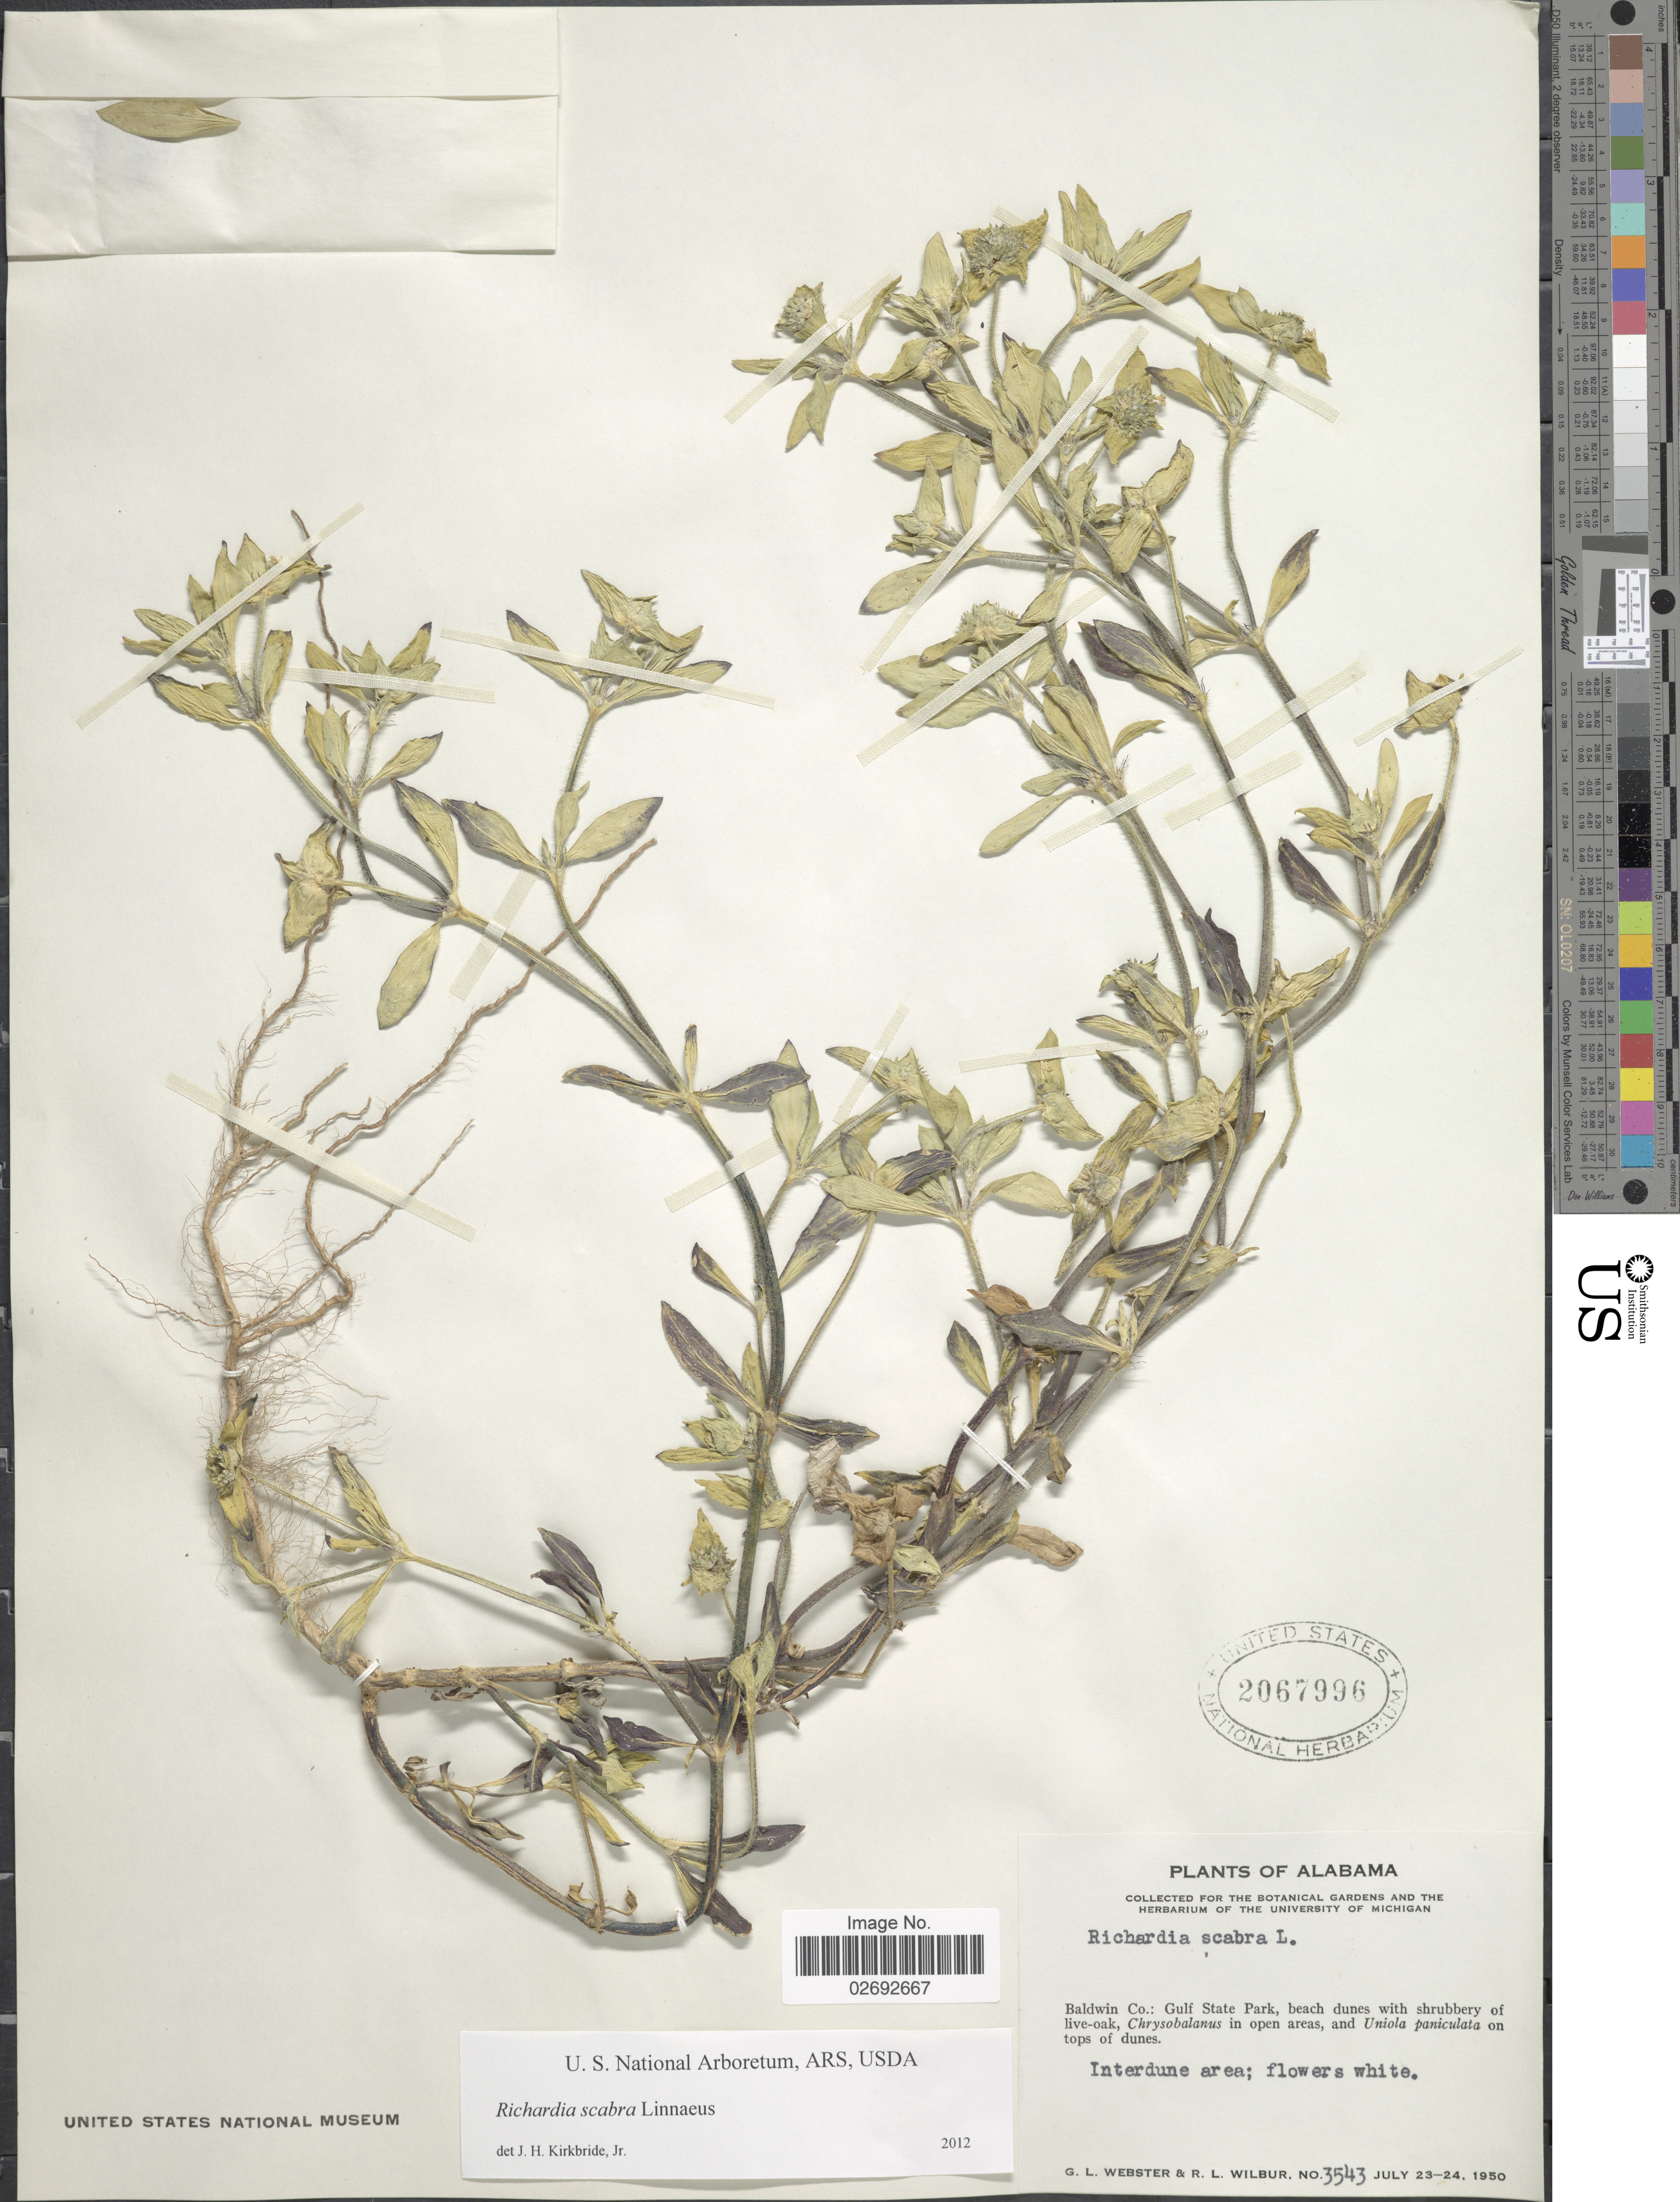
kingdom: Plantae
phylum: Tracheophyta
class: Magnoliopsida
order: Gentianales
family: Rubiaceae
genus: Richardia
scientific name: Richardia scabra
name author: L.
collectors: G. L. Webster & R. L. Wilbur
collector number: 3543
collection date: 1950-07-23/1950-07-24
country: United States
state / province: Alabama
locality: Baldwin Co.: Gulf State Park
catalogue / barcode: US 2067996